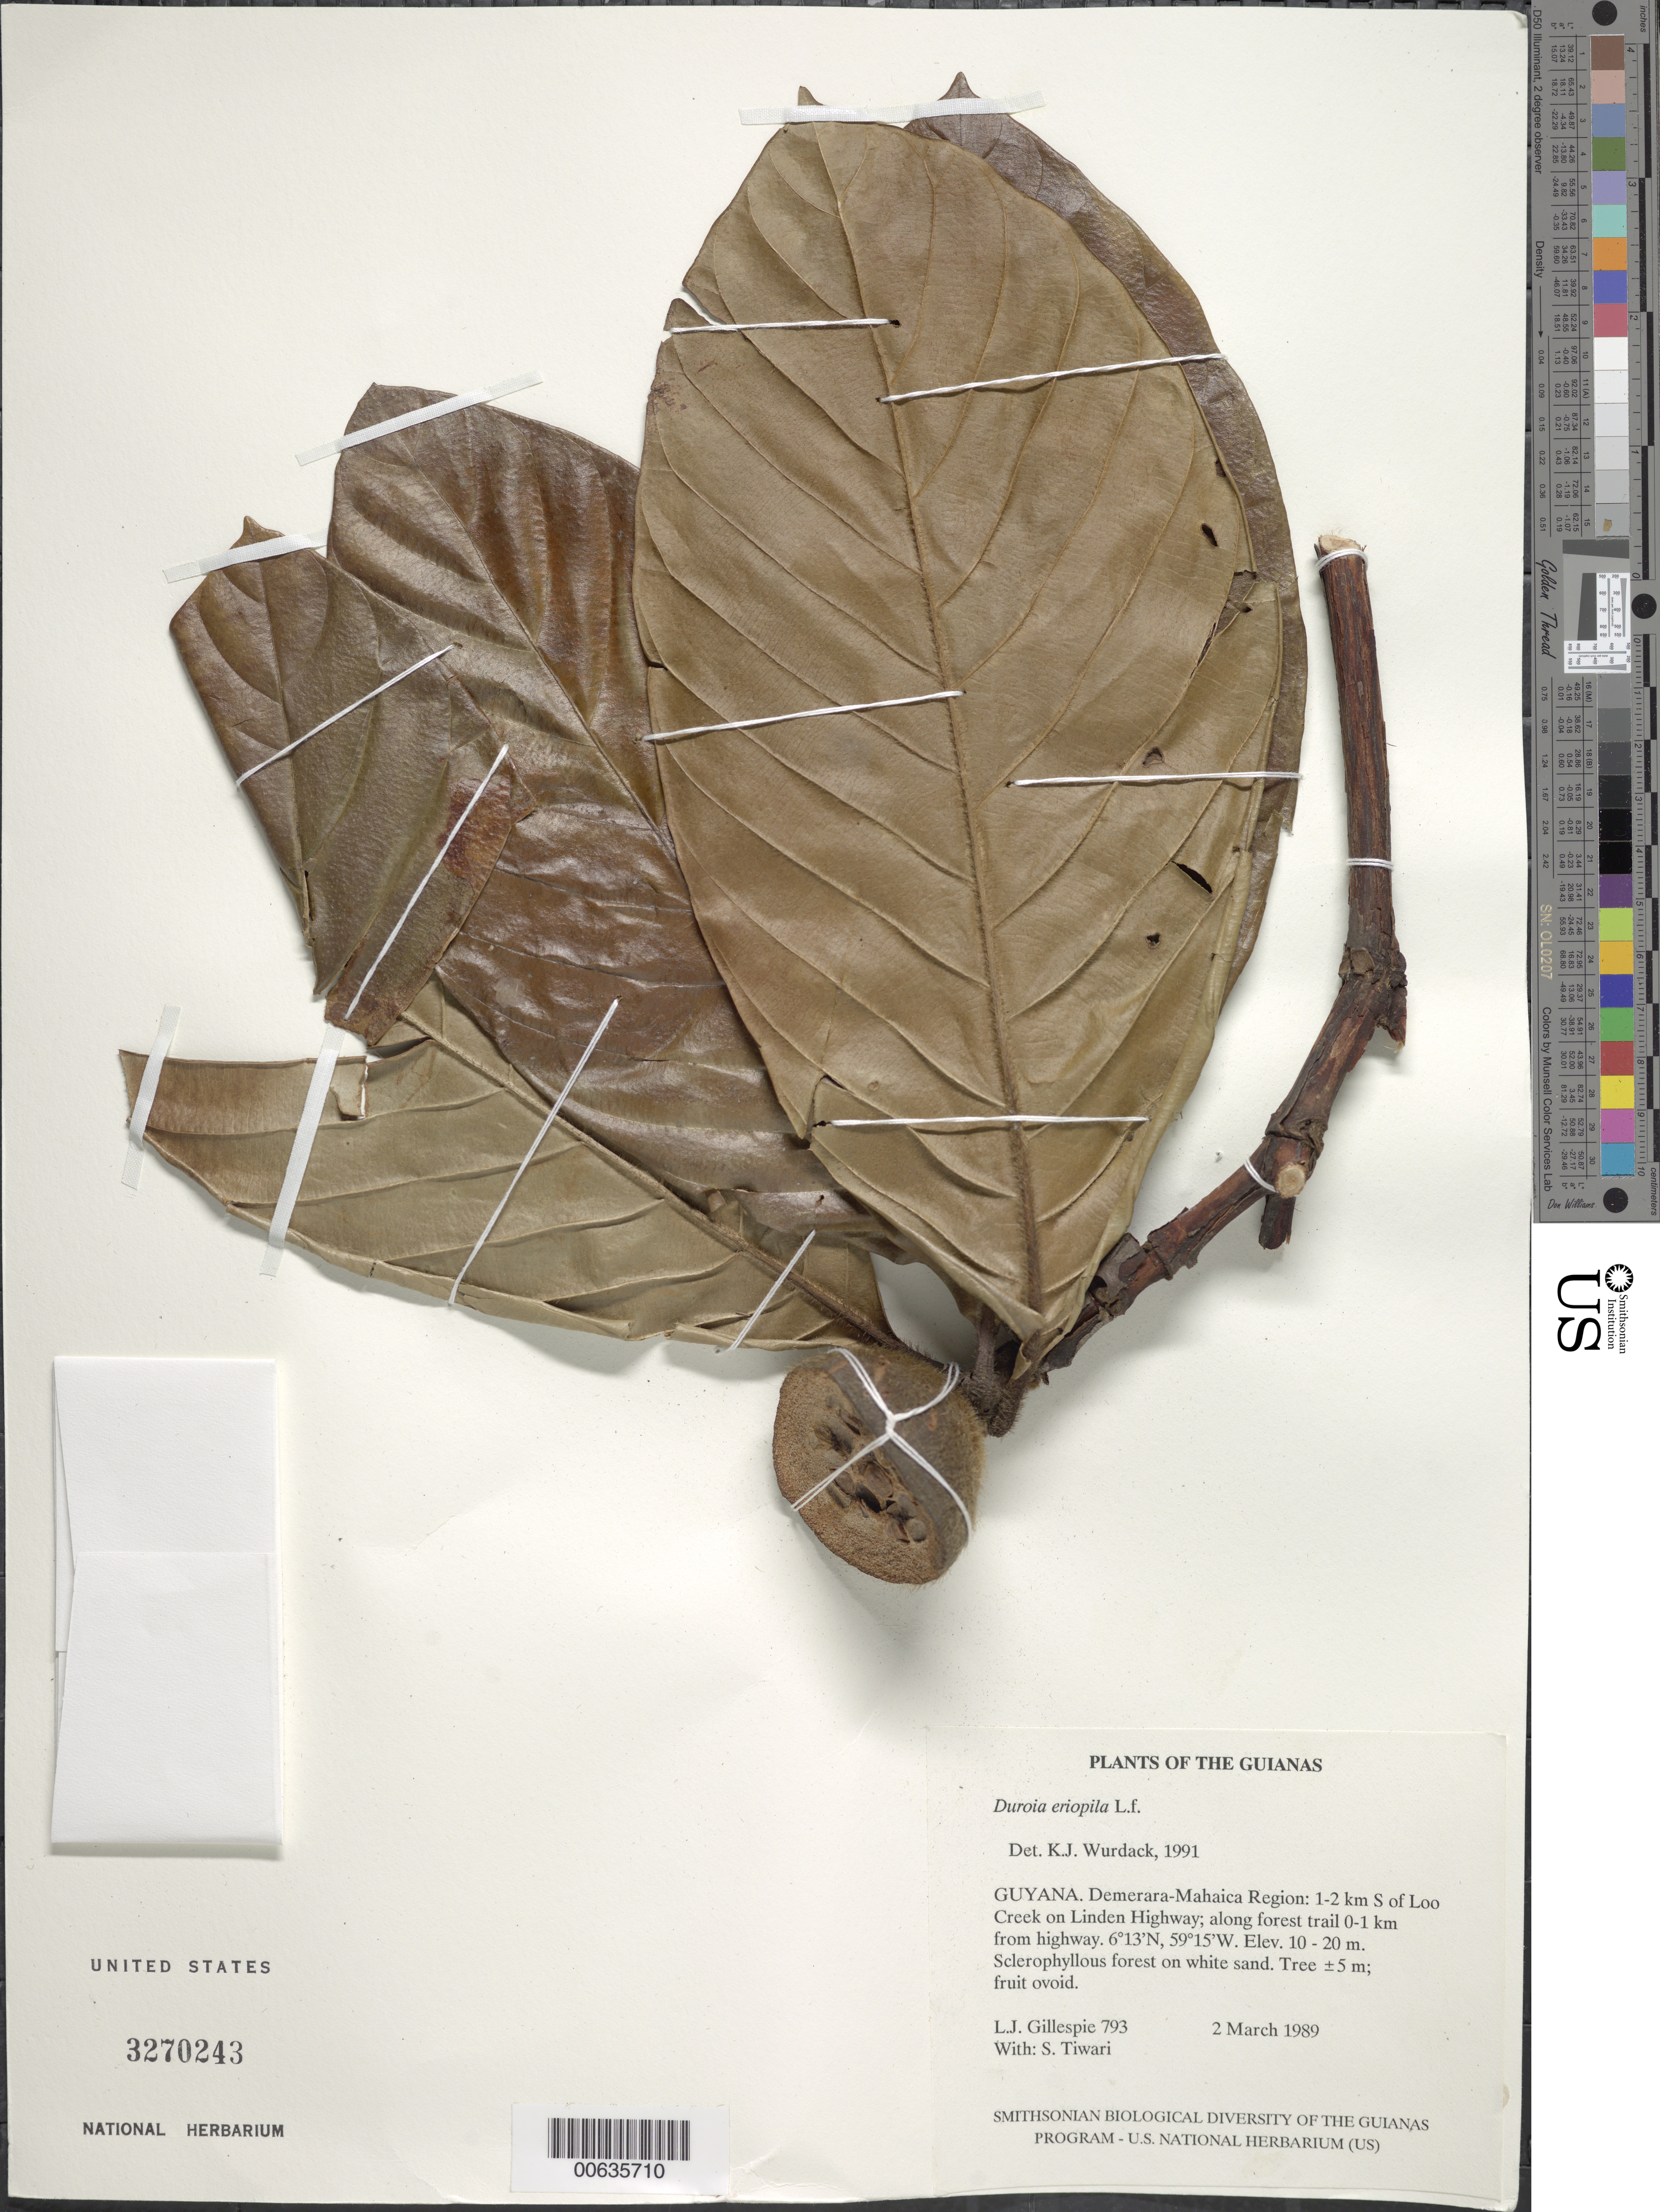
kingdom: Plantae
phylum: Tracheophyta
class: Magnoliopsida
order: Gentianales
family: Rubiaceae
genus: Duroia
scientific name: Duroia eriopila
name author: L. f.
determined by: Wurdack, Kenneth J., (US), Smithsonian Institution - National Museum of Natural History (UNITED STATES)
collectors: L. J. Gillespie & S. Tiwari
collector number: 793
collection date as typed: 2 March 1989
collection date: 1989-03-02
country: Guyana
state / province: Demerara-Mahaica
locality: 1-2 km S of Loo Creek on Linden Highway; along forest trail 0-1 km from highway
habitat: Sclerophyllous forest on white sand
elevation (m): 10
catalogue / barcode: US 3270243